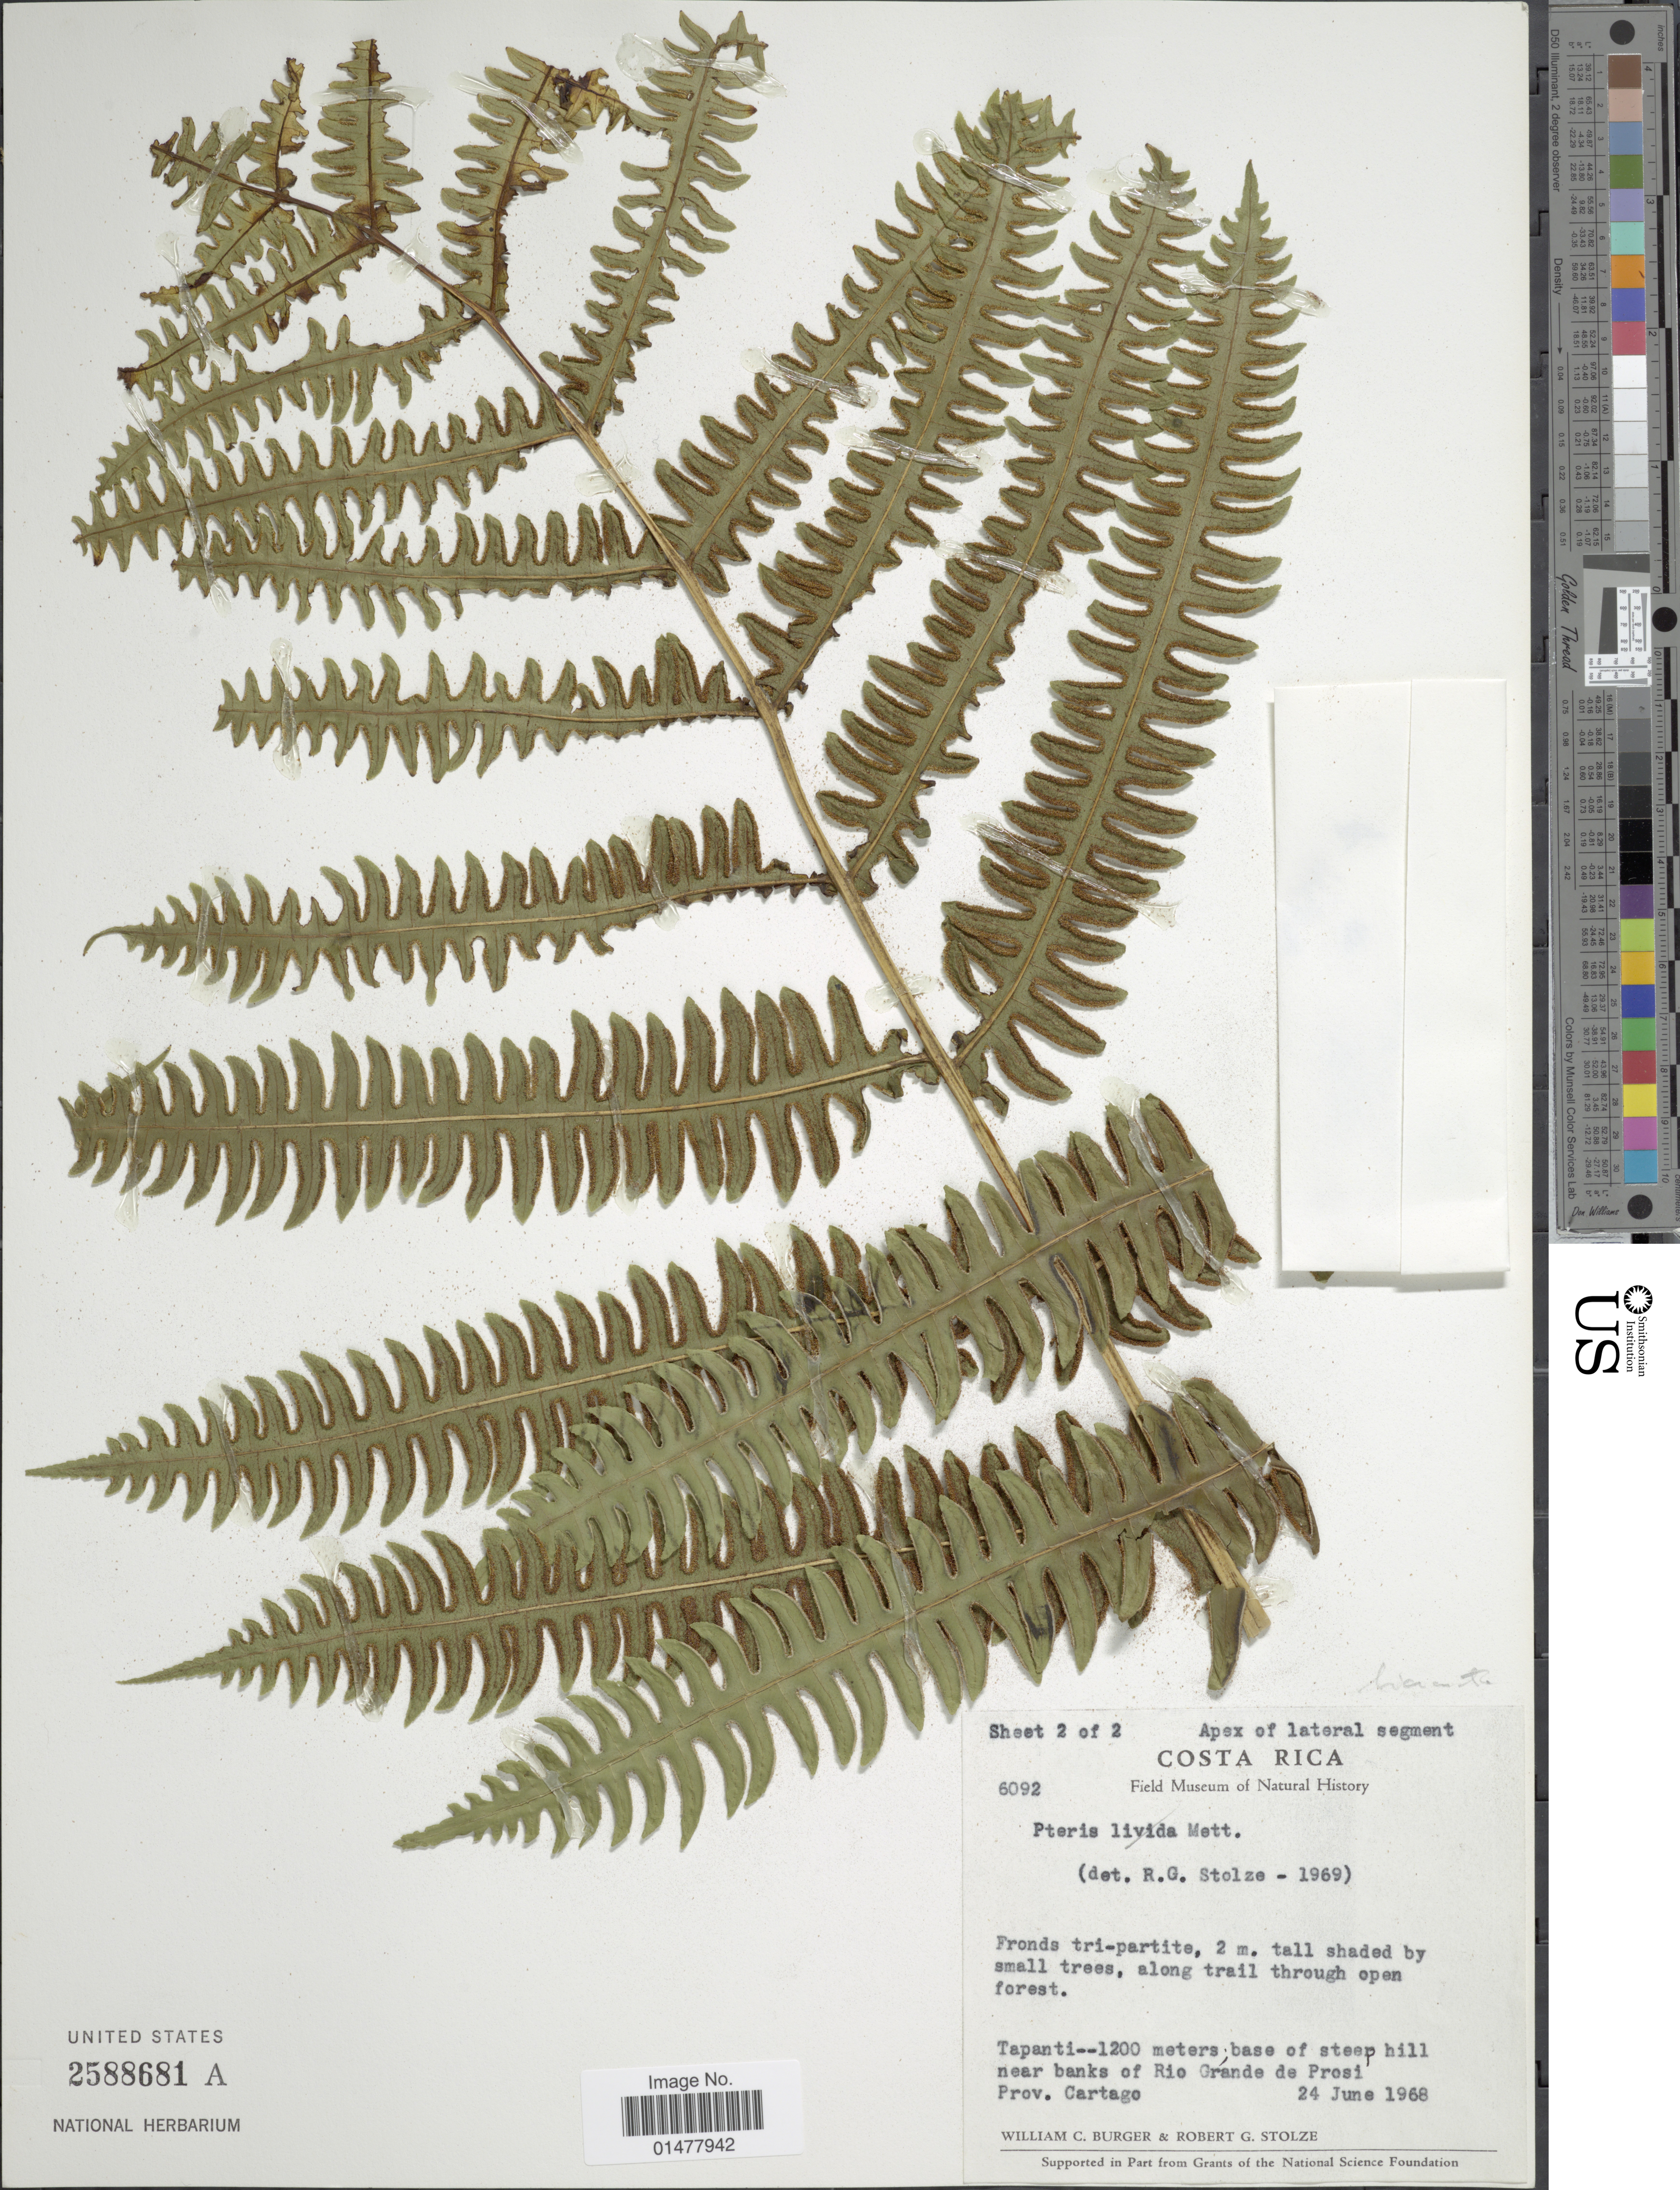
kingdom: Plantae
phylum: Tracheophyta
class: Polypodiopsida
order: Polypodiales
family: Pteridaceae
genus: Pteris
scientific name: Pteris podophylla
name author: Sw.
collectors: W. Burger & R. G. Stolze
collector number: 6092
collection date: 1968-06-24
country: Costa Rica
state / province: Cartago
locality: Tapanti, base of steep hill near banks of Rio Grande de Prosi, prov. Cartago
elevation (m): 1200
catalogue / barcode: US 2588681A